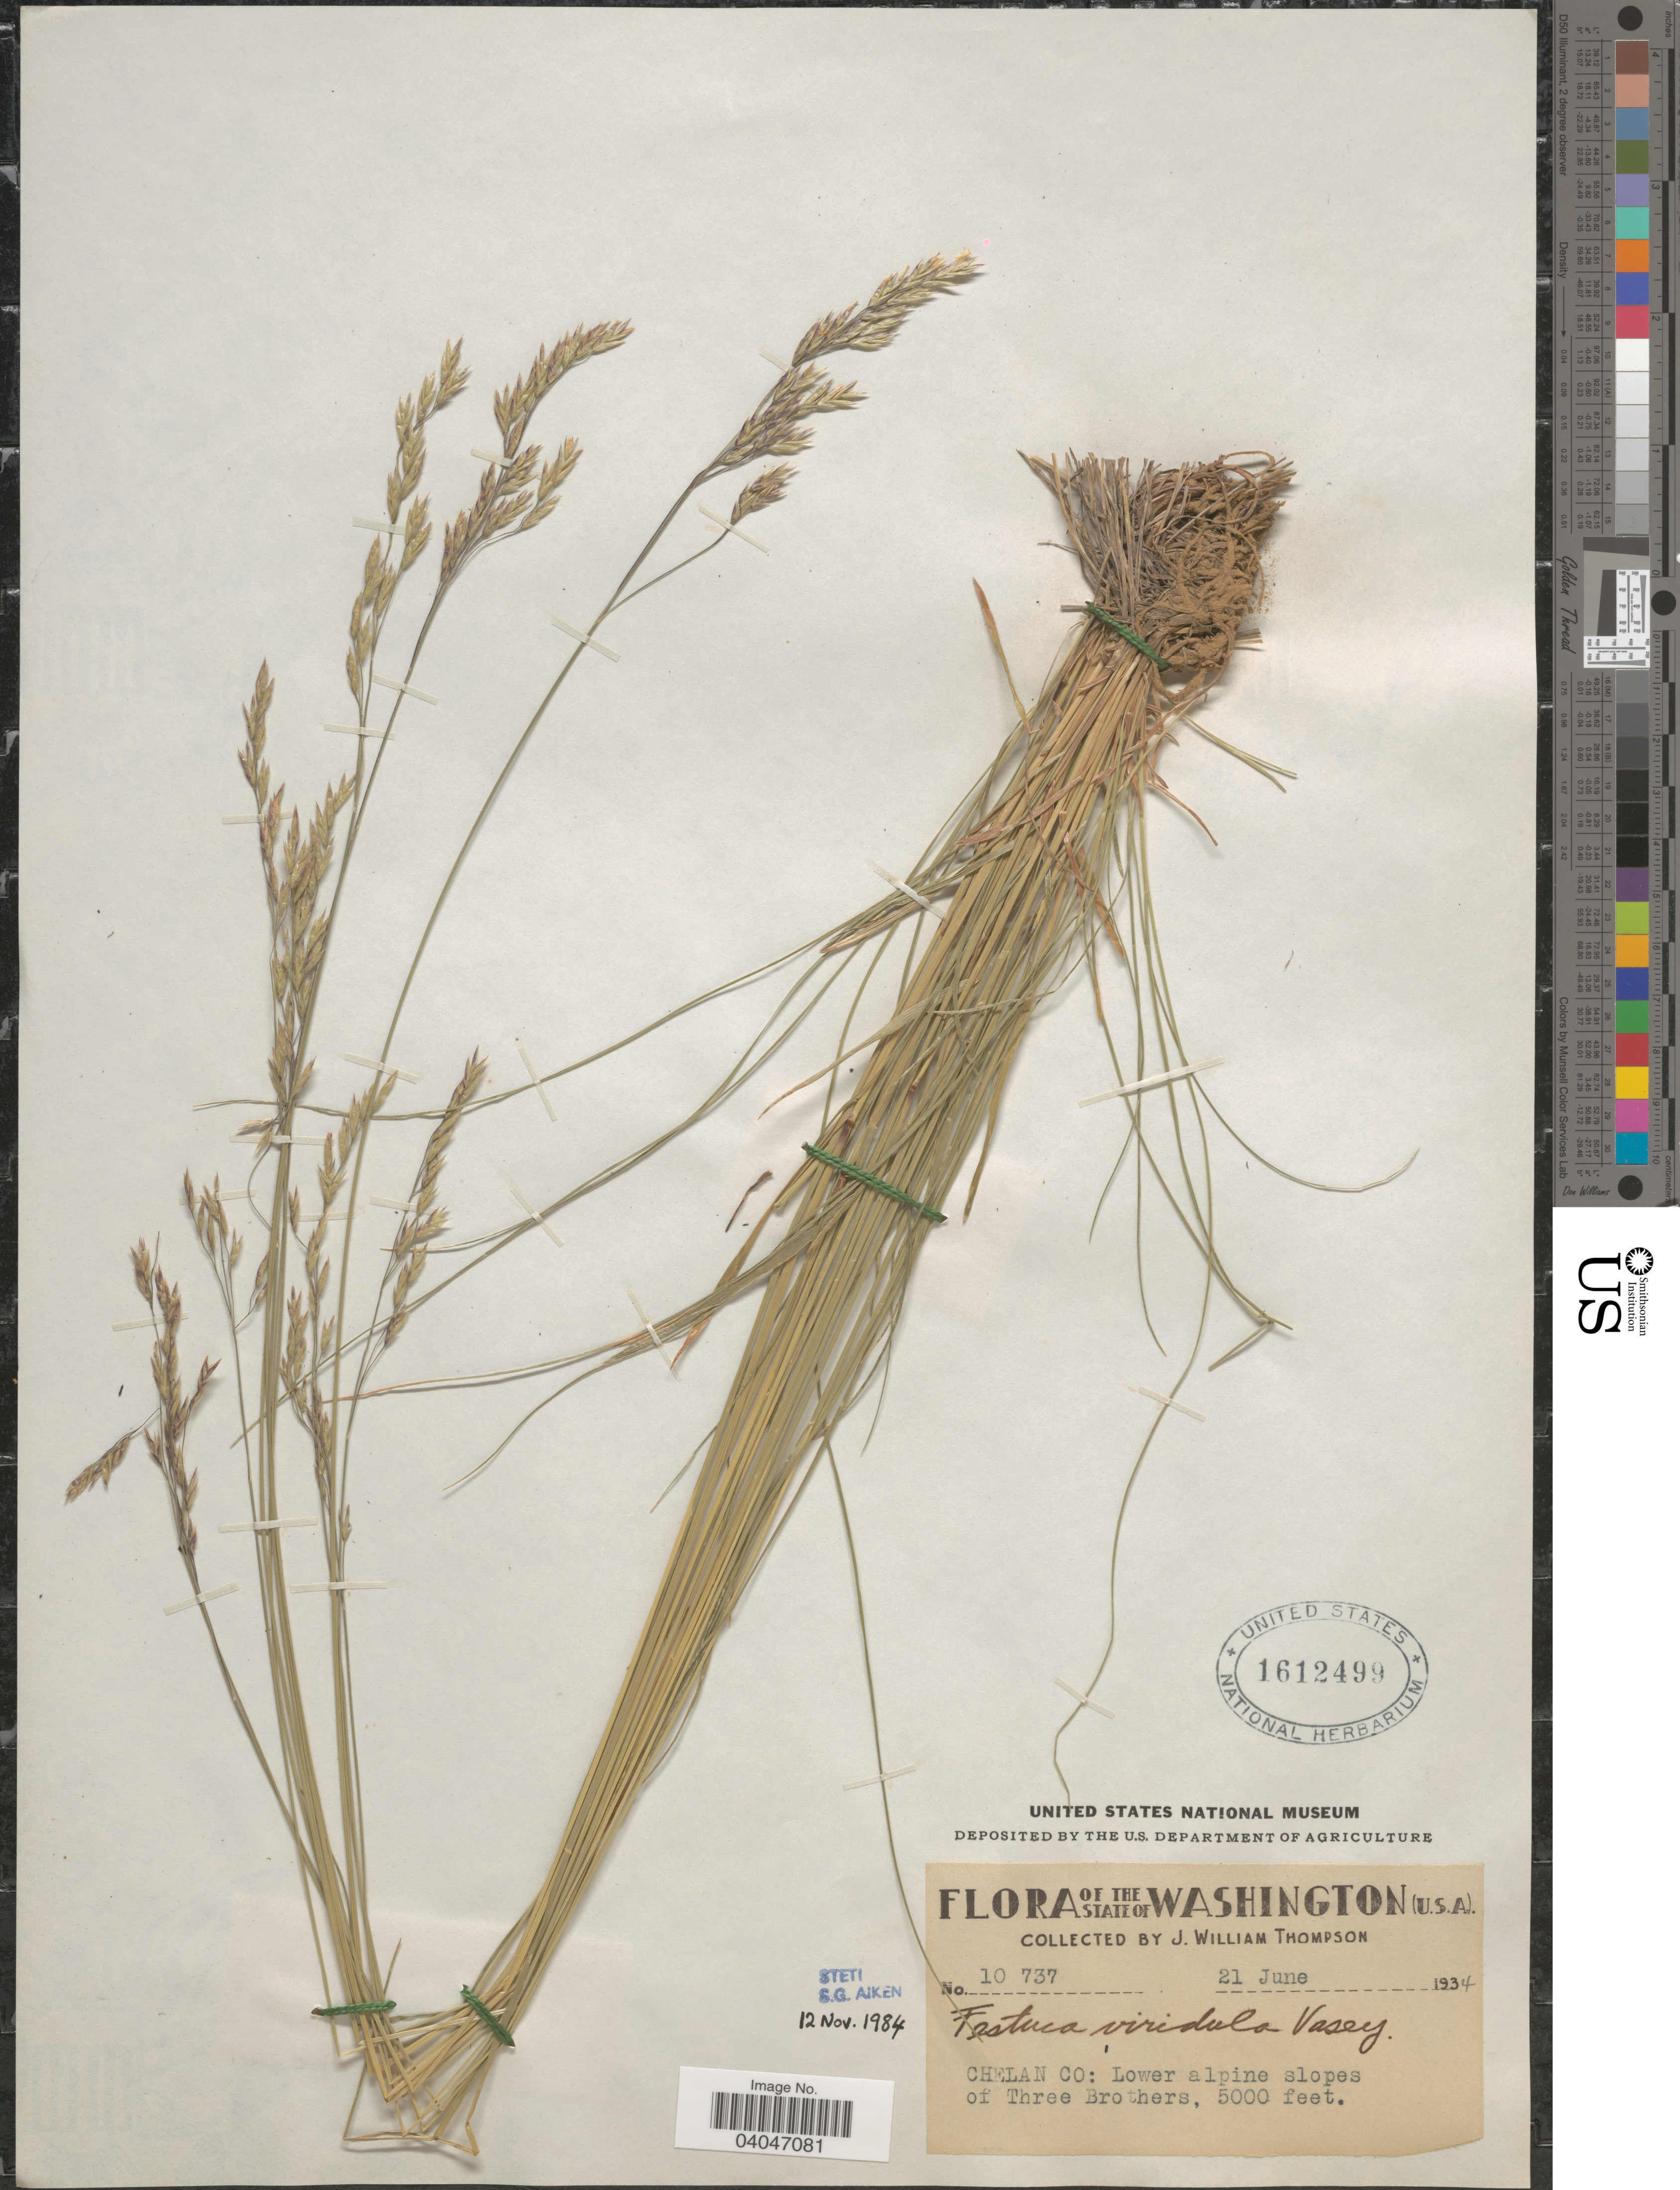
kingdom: Plantae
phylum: Tracheophyta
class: Liliopsida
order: Poales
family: Poaceae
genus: Festuca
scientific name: Festuca viridula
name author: Vasey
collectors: J. W. Thompson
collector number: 10737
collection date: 1934-06-21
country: United States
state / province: Washington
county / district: Chelan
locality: Chelan Co: Lower alpine slopes of Three Brothers.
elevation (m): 1524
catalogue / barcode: US 1612499